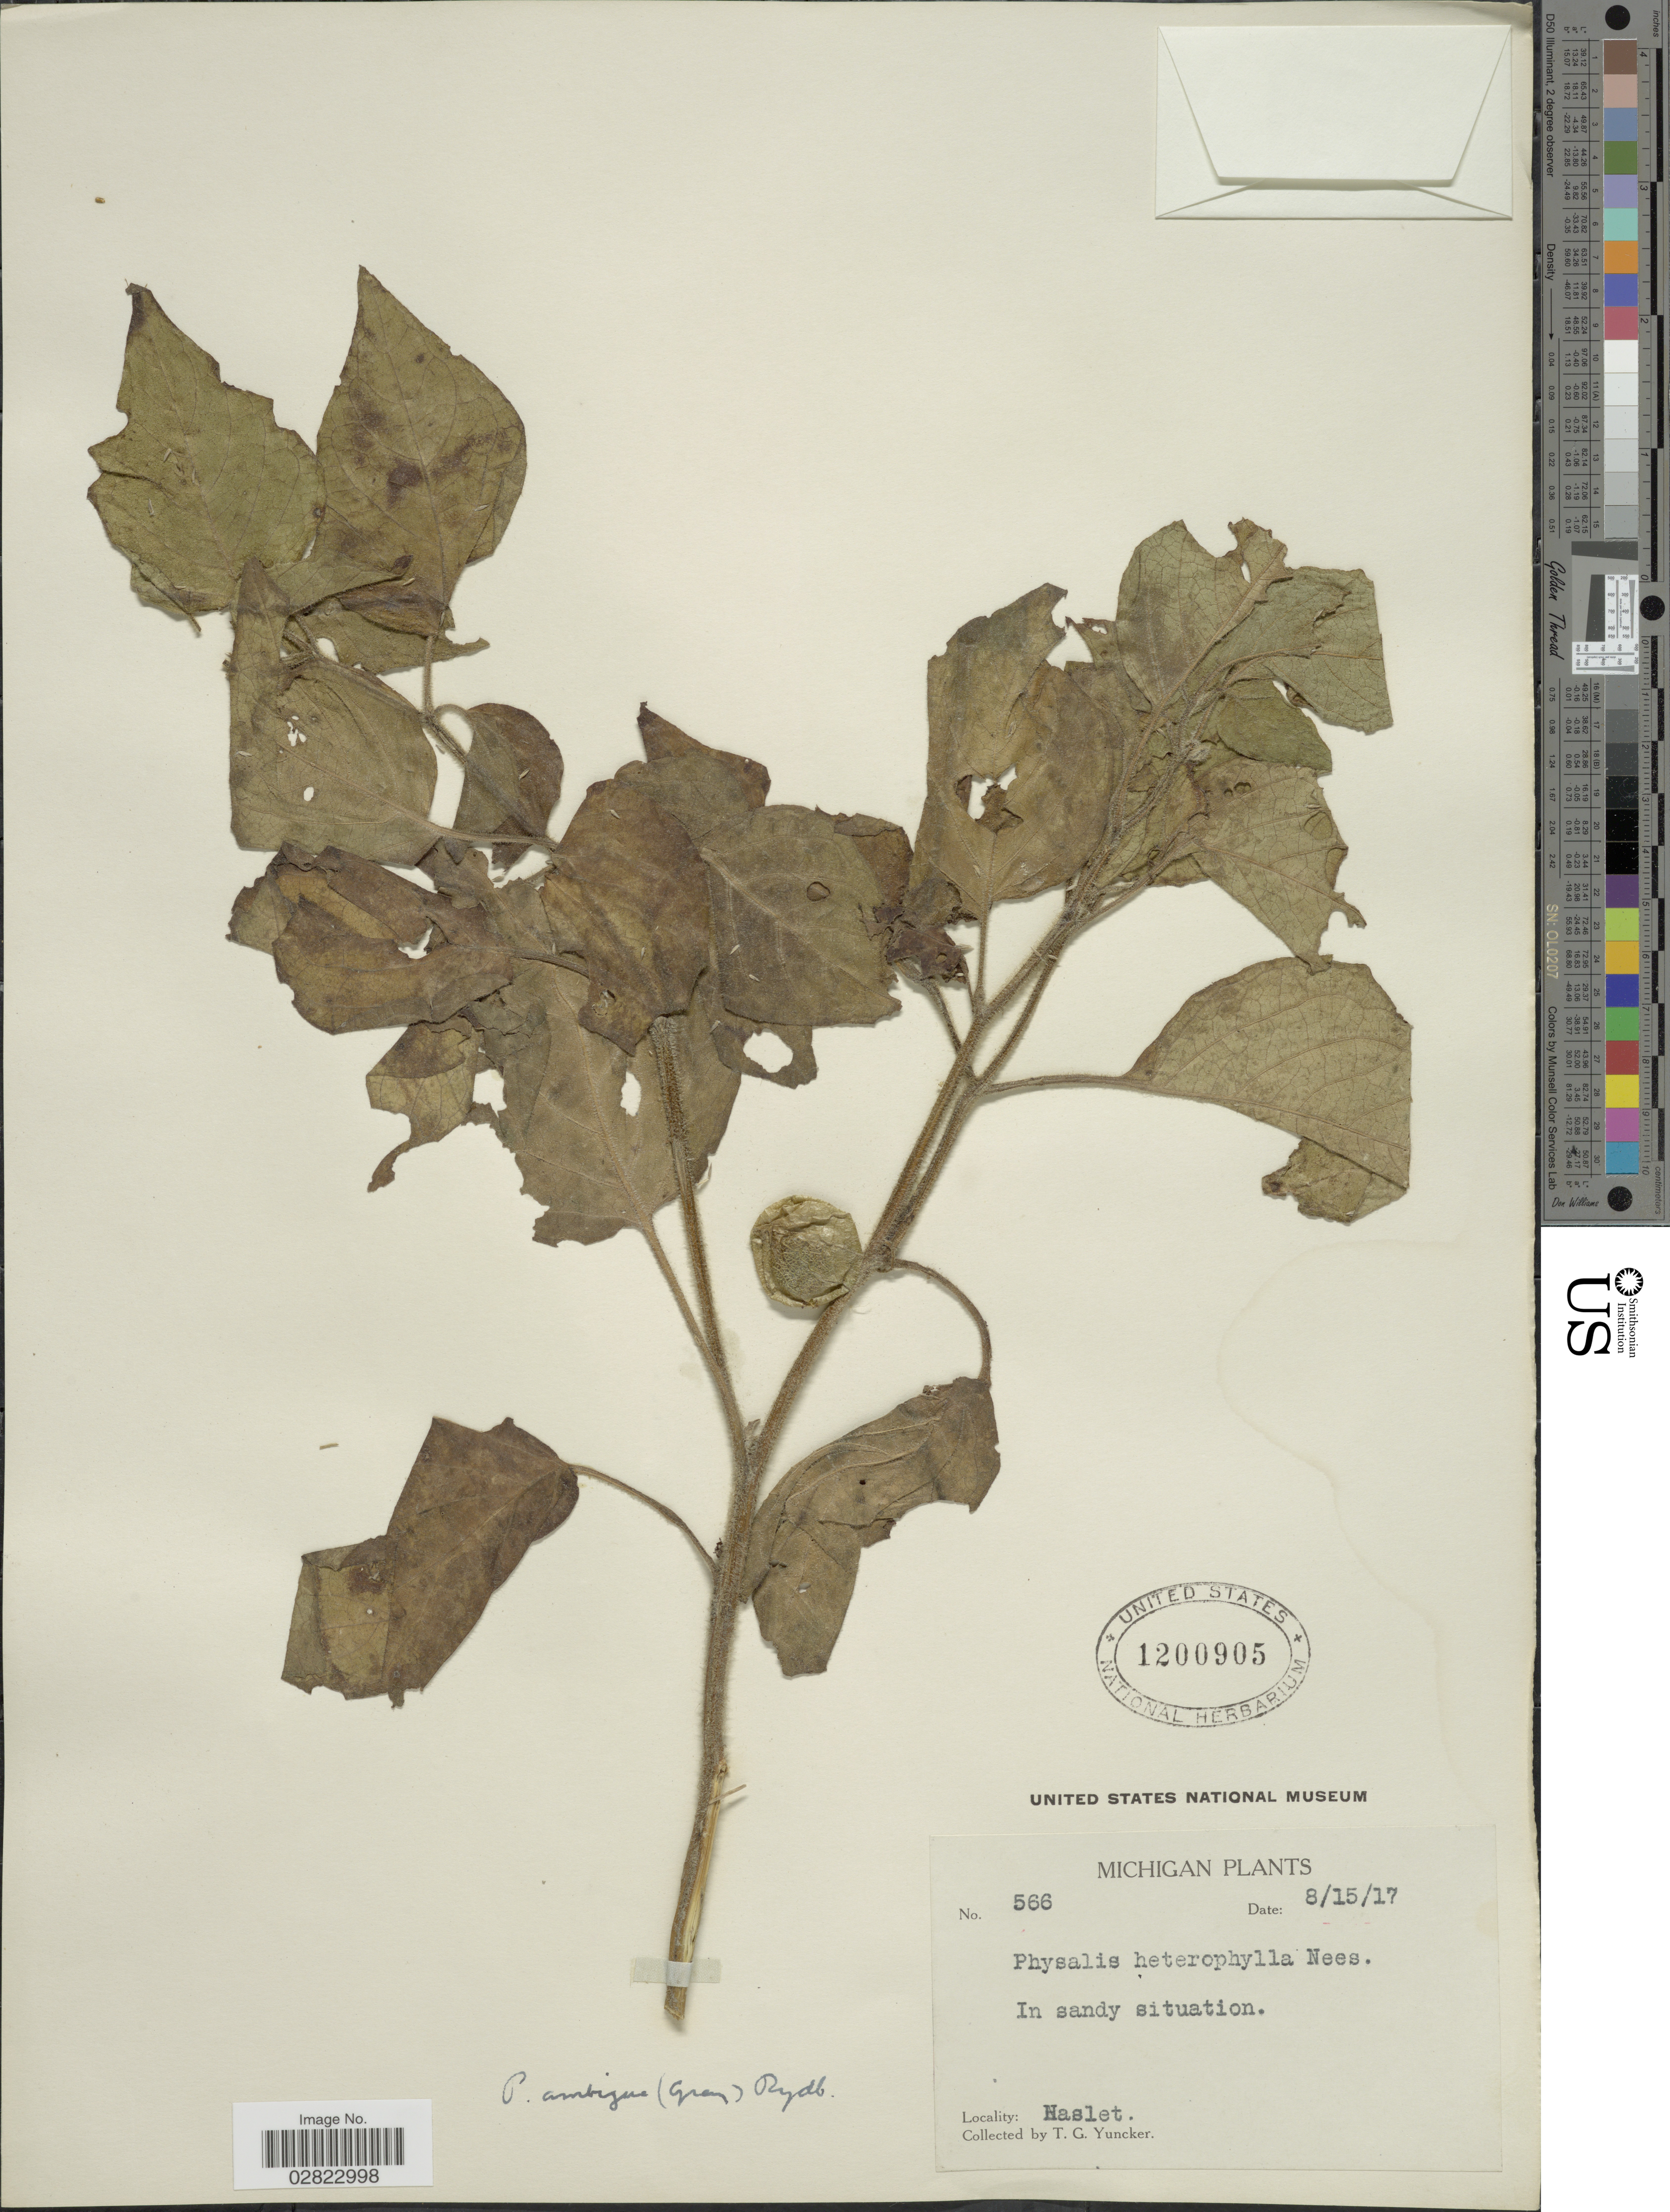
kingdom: Plantae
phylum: Tracheophyta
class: Magnoliopsida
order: Solanales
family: Solanaceae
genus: Physalis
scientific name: Physalis ambigua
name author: (A. Gray) Britton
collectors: T. G. Yuncker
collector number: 566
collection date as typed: Transcribed d/m/y: 15/8/17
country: United States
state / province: Michigan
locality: Haslet.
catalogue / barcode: US 1200905